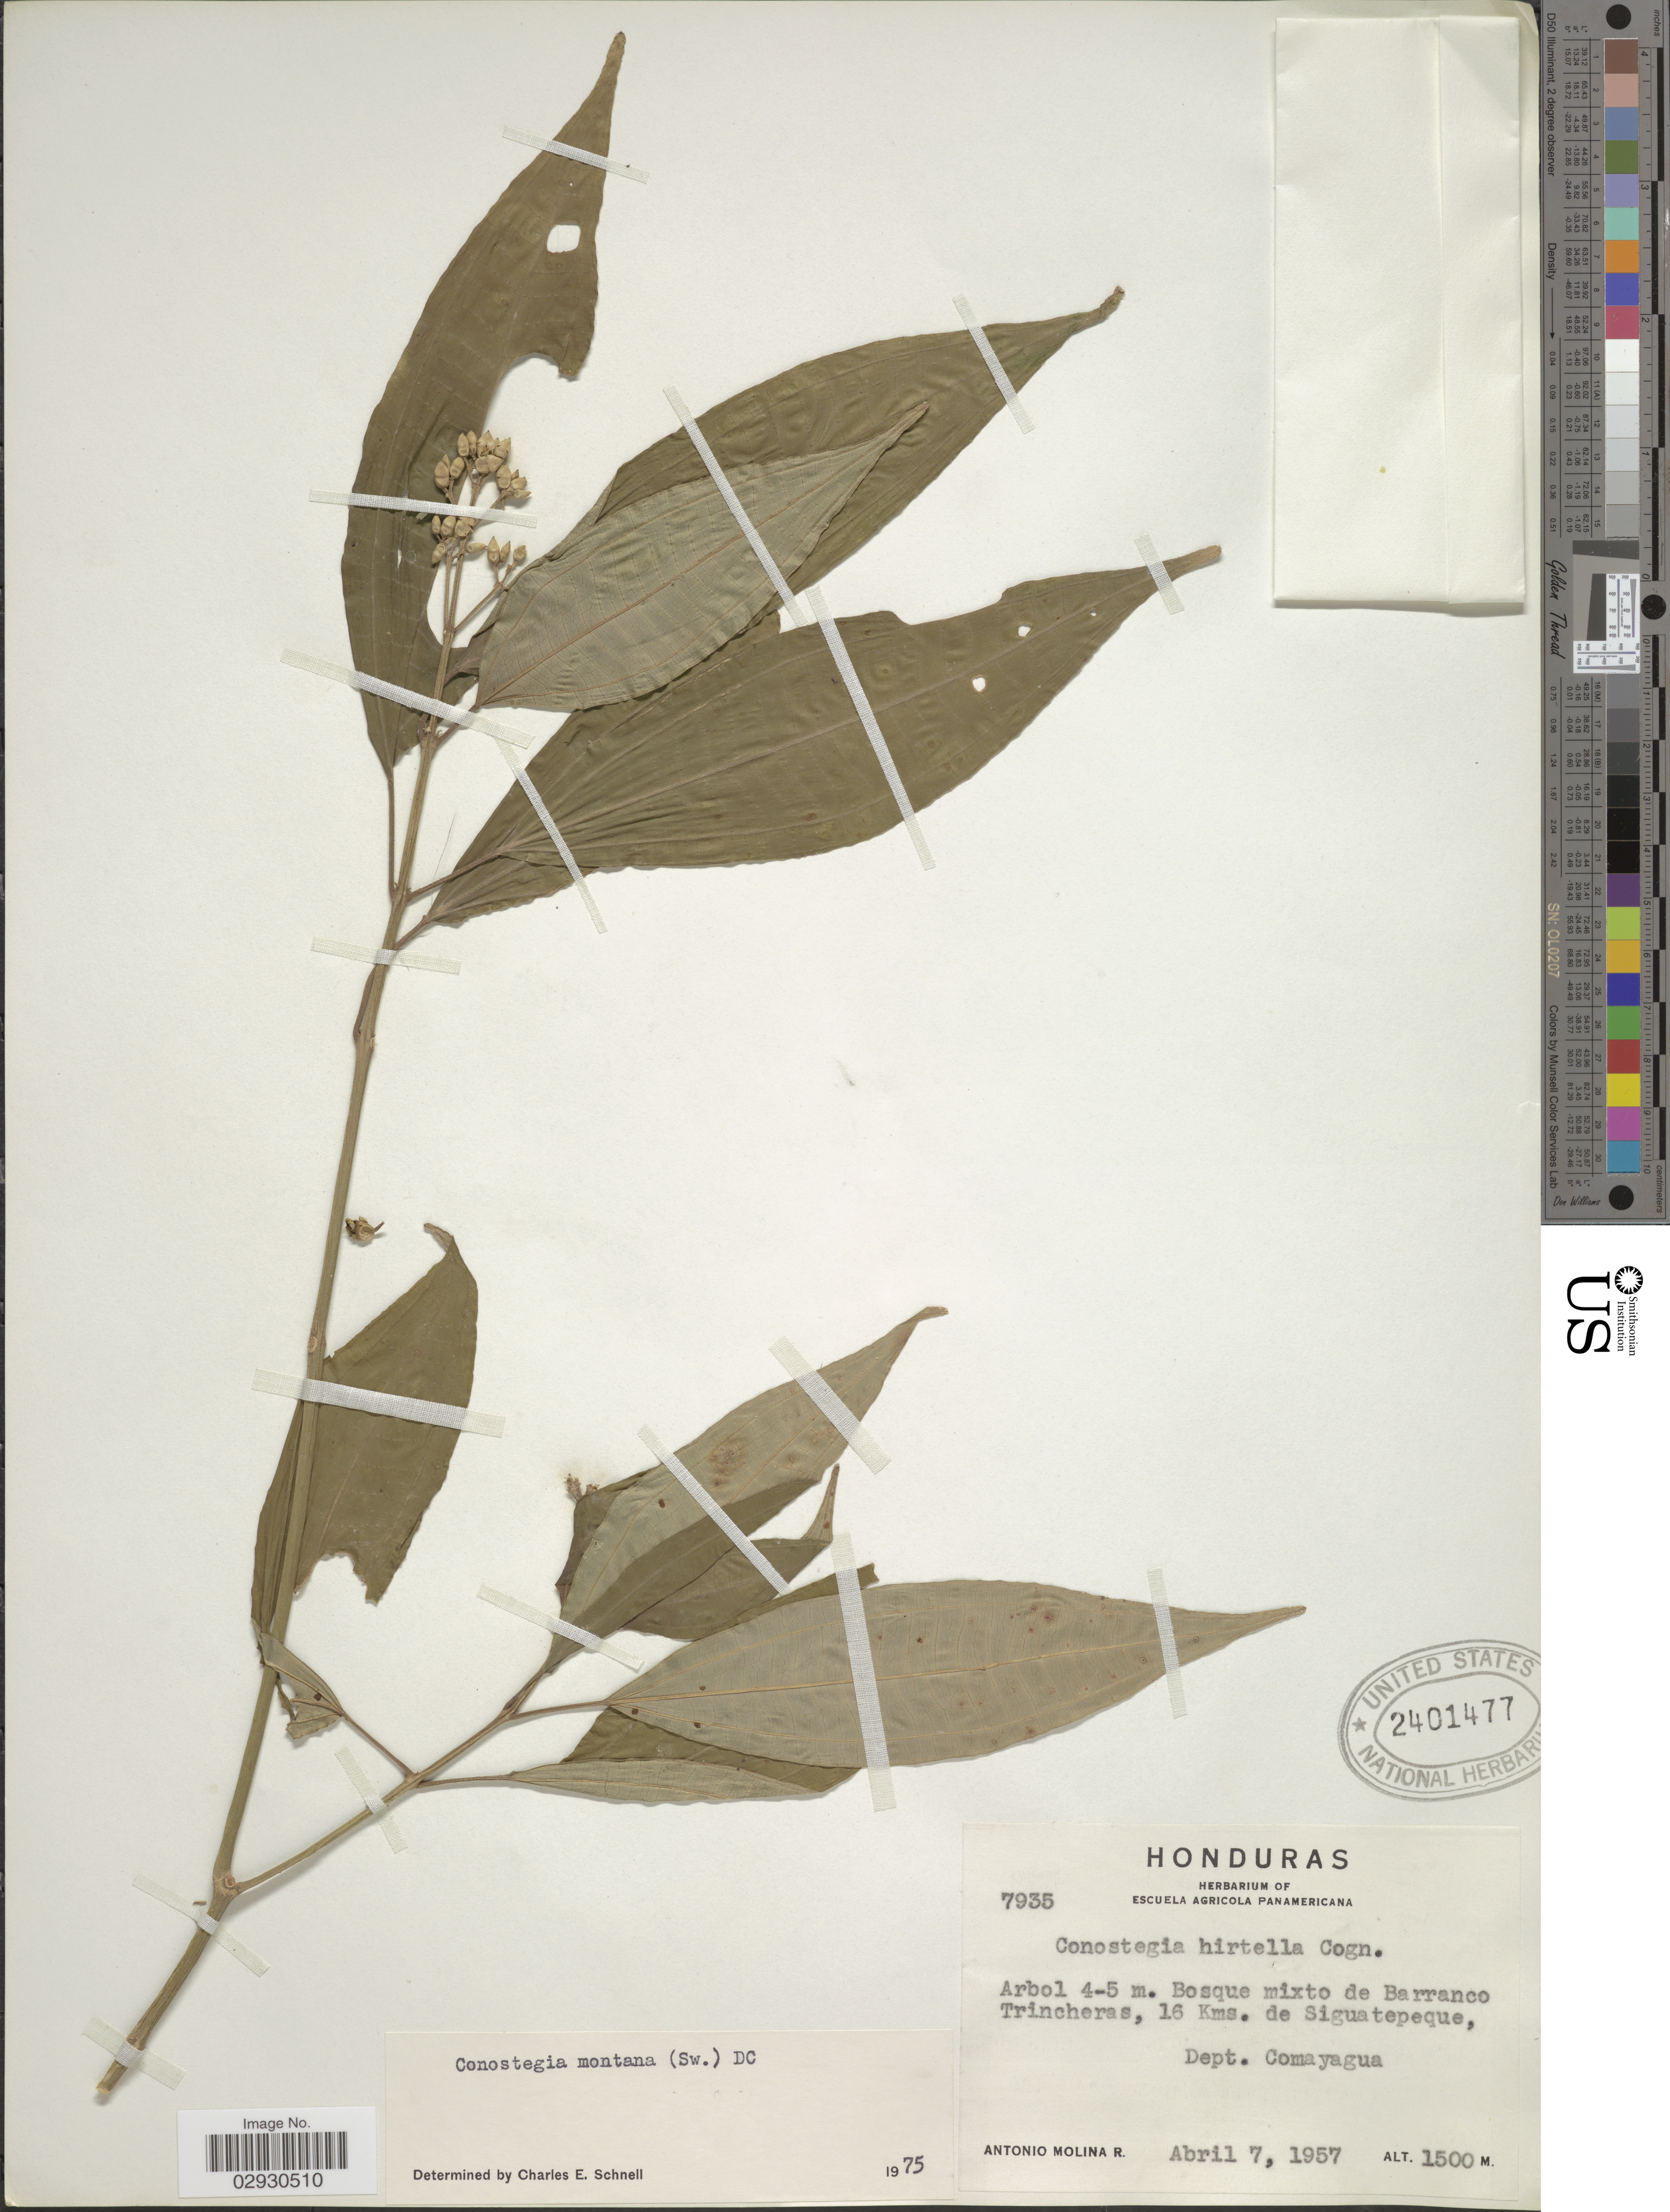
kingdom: Plantae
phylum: Tracheophyta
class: Magnoliopsida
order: Myrtales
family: Melastomataceae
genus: Conostegia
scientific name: Conostegia montana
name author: (Sw.) D. Don ex DC.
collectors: A. Molina R.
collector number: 7935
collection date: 1957-04-07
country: Honduras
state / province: Comayagua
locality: Bosque mixto de Barranco Trincheras, 16 Kms. de Siguatepeque, Dept. Comayagua.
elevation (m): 1500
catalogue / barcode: US 2401477